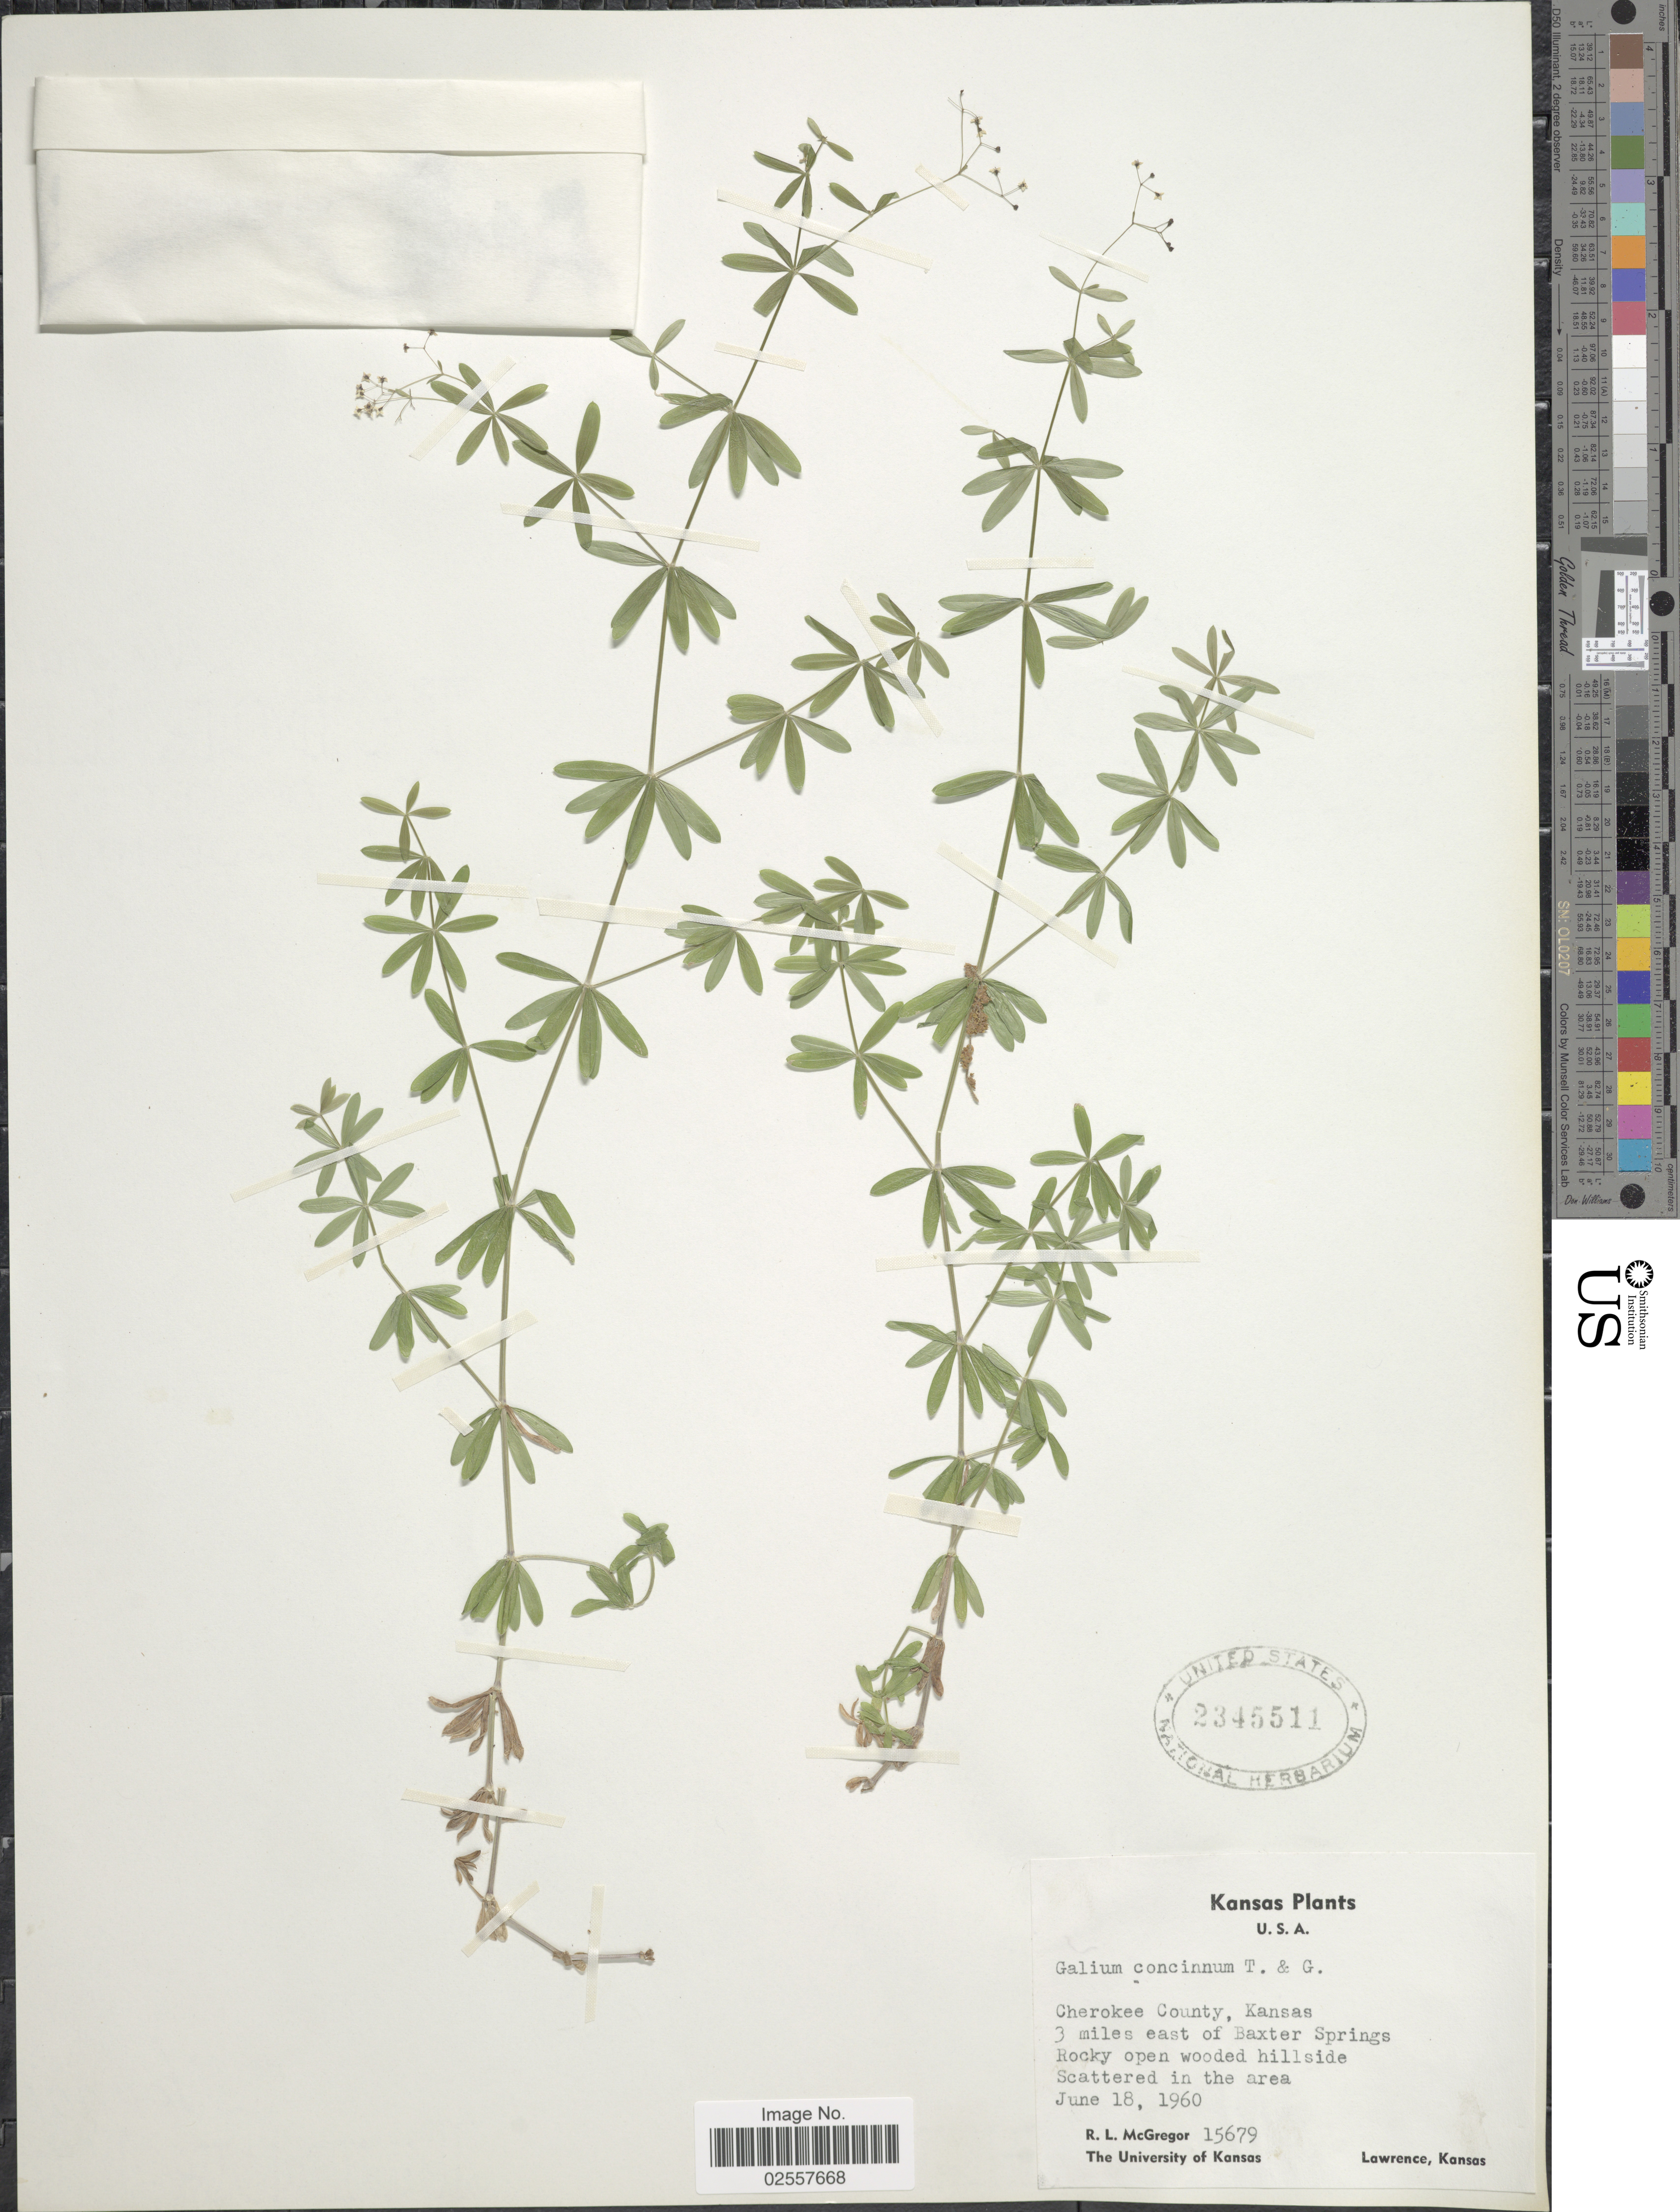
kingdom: Plantae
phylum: Tracheophyta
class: Magnoliopsida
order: Gentianales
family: Rubiaceae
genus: Galium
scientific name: Galium concinnum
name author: Torr. & A. Gray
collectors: R. McGregor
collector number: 15679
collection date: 1960-06-18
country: United States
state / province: Kansas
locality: U.S.A. Cherokee County. 3 miles east of Baxter Springs. Rocky open wooded hillside.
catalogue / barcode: US 2345511